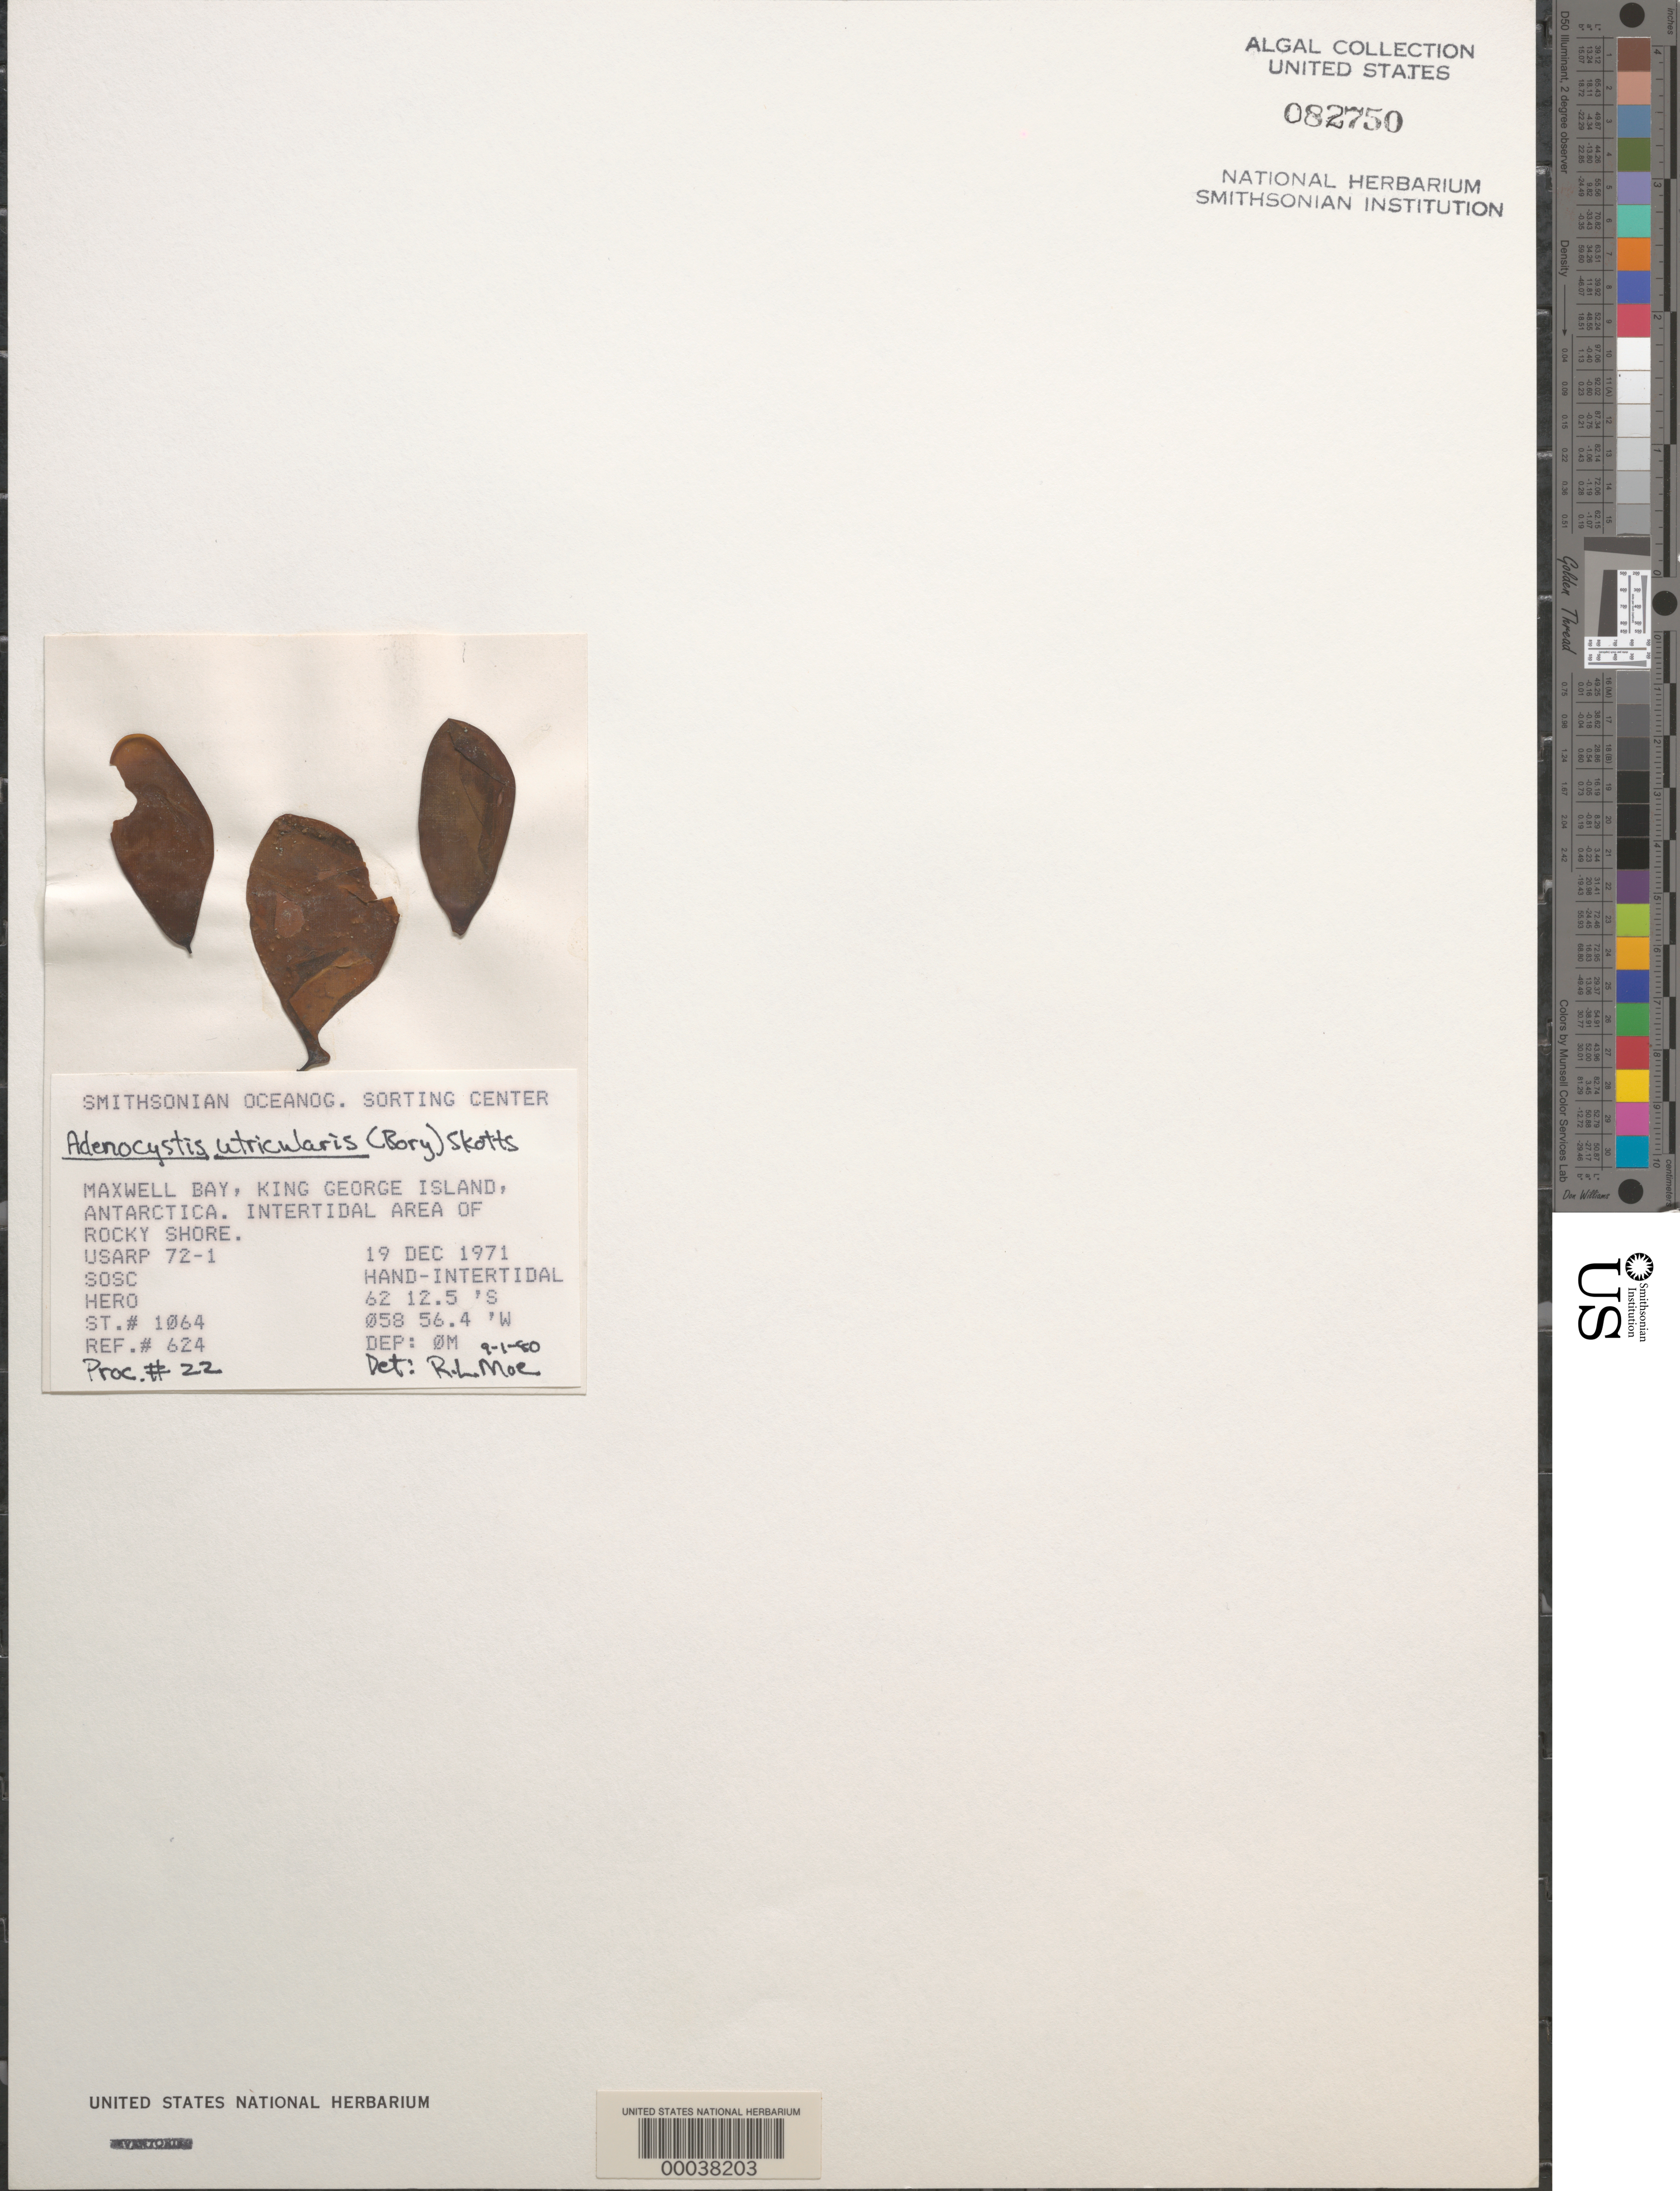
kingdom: Chromista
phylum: Ochrophyta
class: Phaeophyceae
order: Ectocarpales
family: Adenocystaceae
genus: Adenocystis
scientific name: Adenocystis utricularis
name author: (Bory) Skottsberg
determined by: Moe, R. L.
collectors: SOSC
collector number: Station 1064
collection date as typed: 19 Dec 1971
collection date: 1971-12-19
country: Antarctica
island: King George Island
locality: Maxwell Bay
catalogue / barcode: US 82750